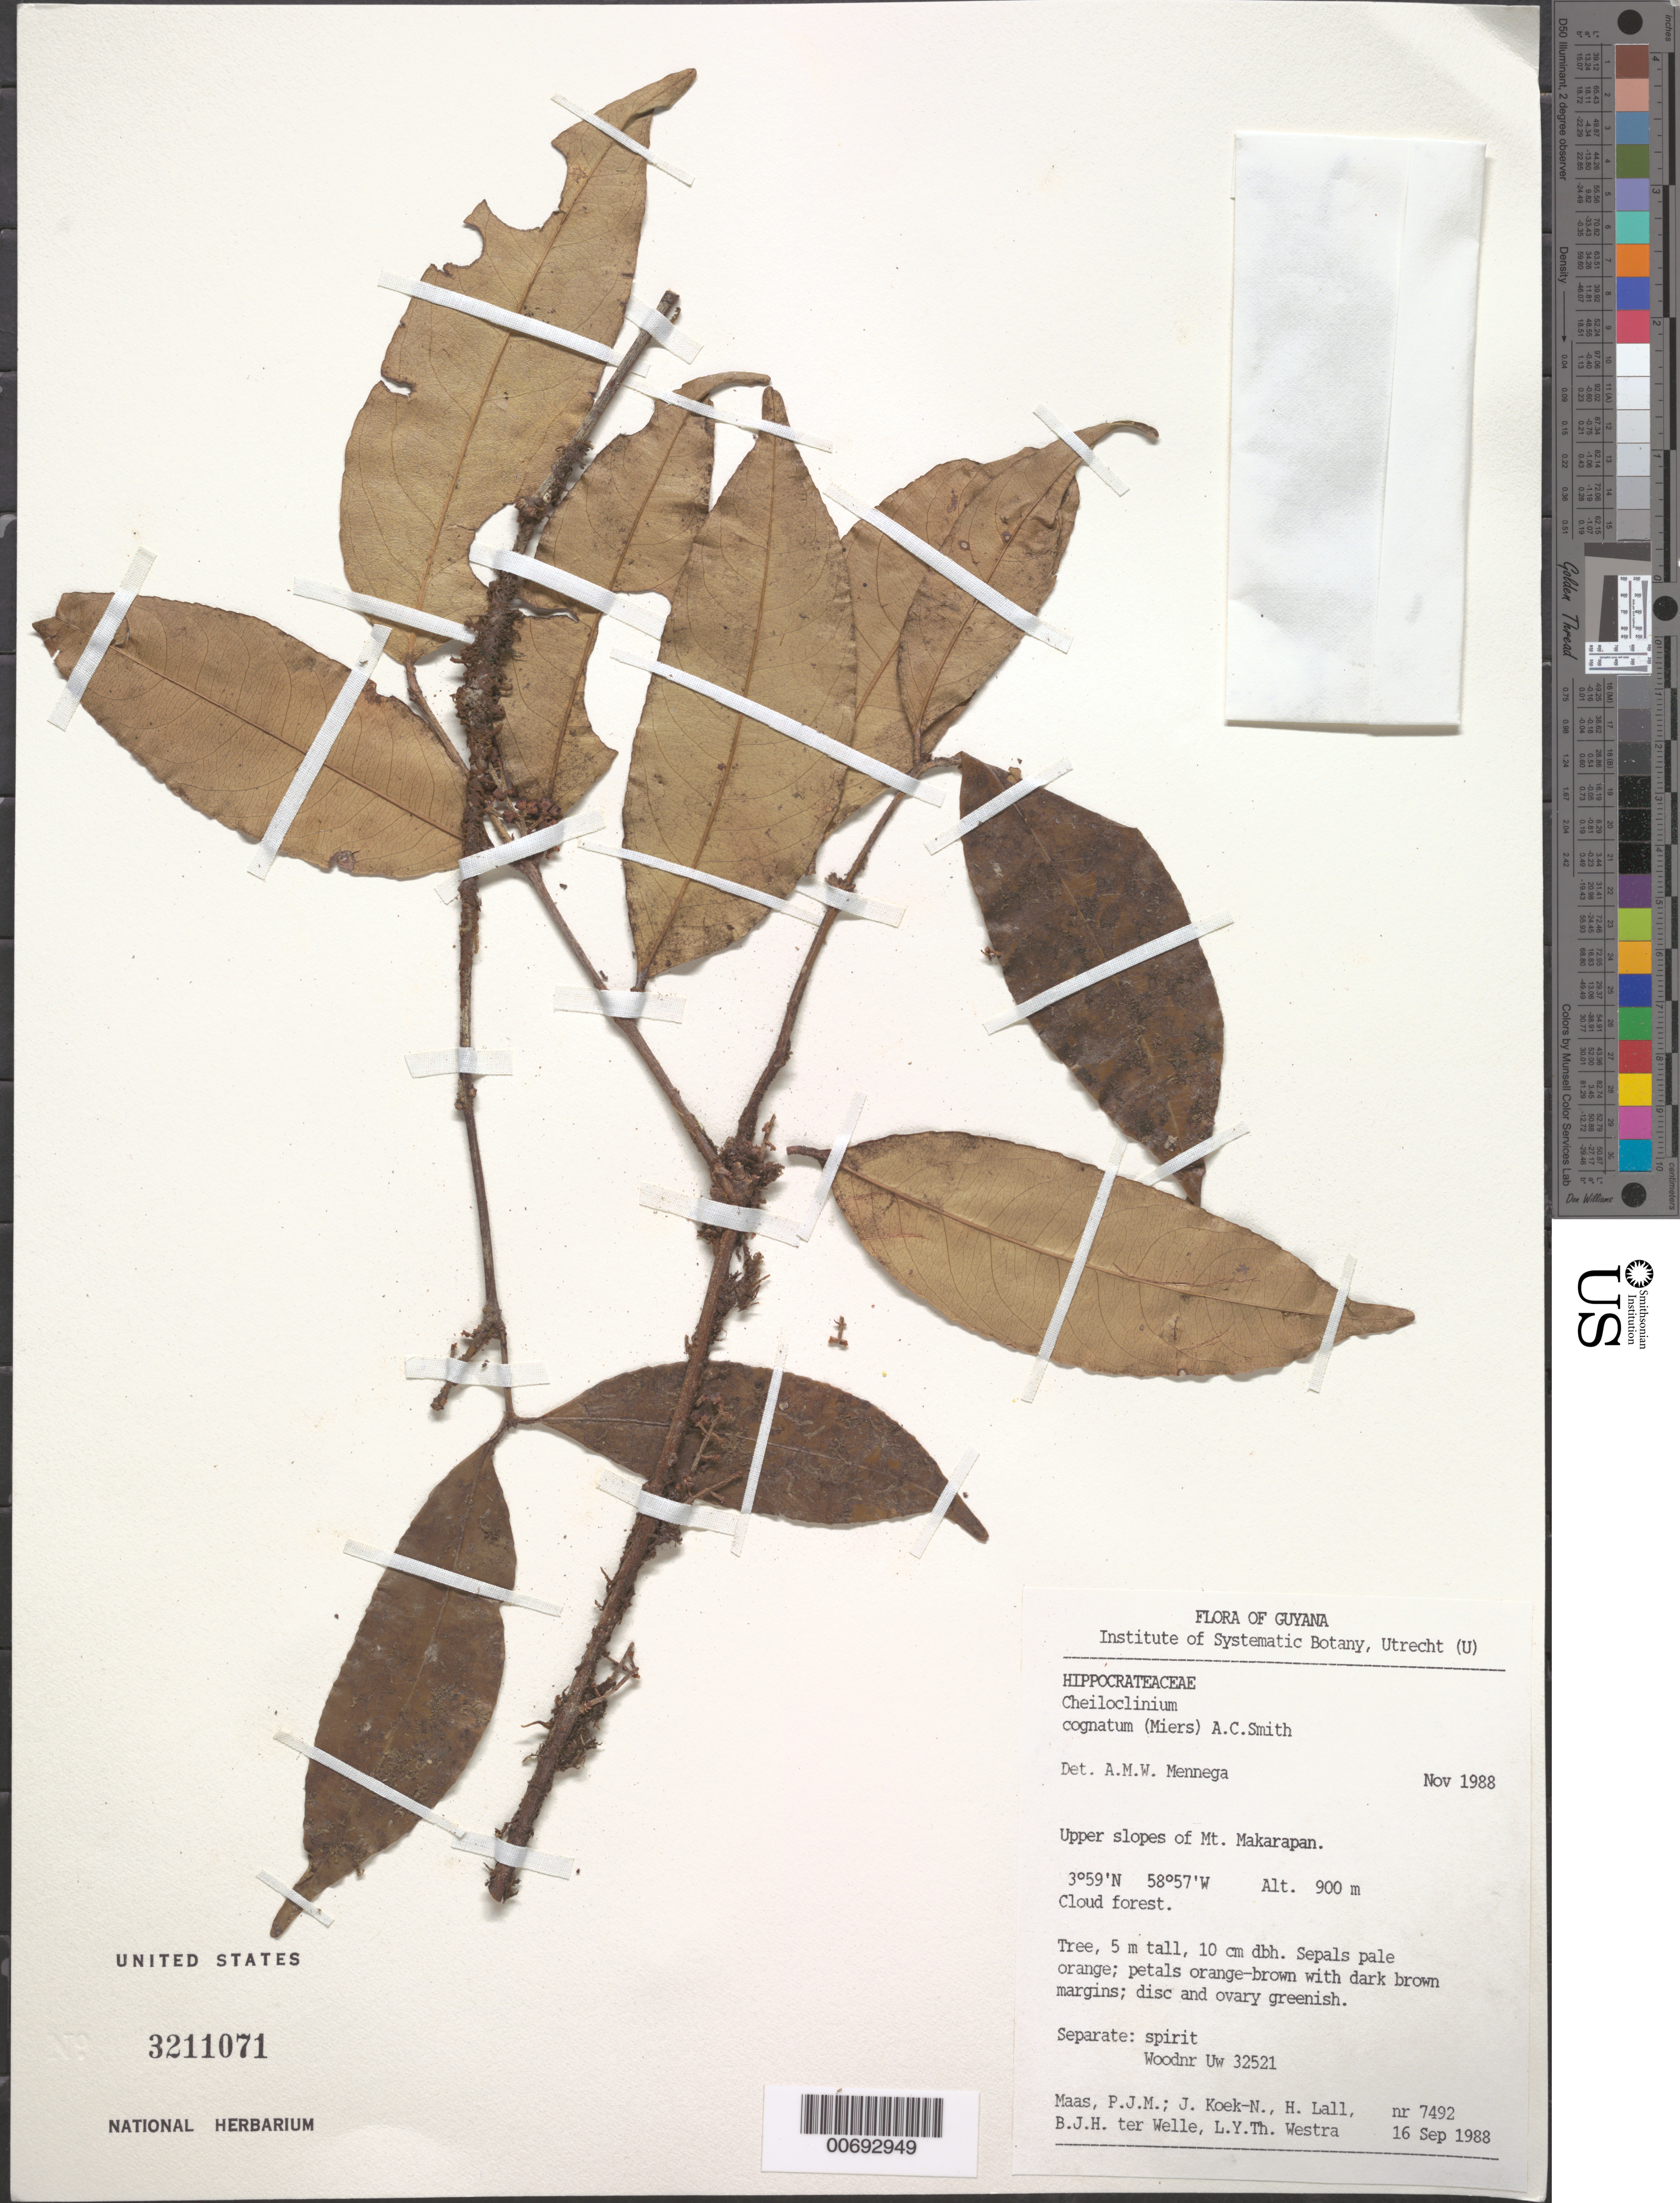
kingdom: Plantae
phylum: Tracheophyta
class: Magnoliopsida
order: Celastrales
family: Celastraceae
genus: Cheiloclinium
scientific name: Cheiloclinium cognatum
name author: (Miers) A.C. Sm.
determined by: Mennega, A. M. W.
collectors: P. Maas, J. Koek-Noorman, H. Lall, B. Welle & L. Y. T. Westra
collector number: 7492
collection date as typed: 16-Sep-88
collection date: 1988-09-16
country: Guyana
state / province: U. Takutu-U. Essequibo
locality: Mt. Makarapan, upper slopes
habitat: Cloud forest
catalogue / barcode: US 3211071